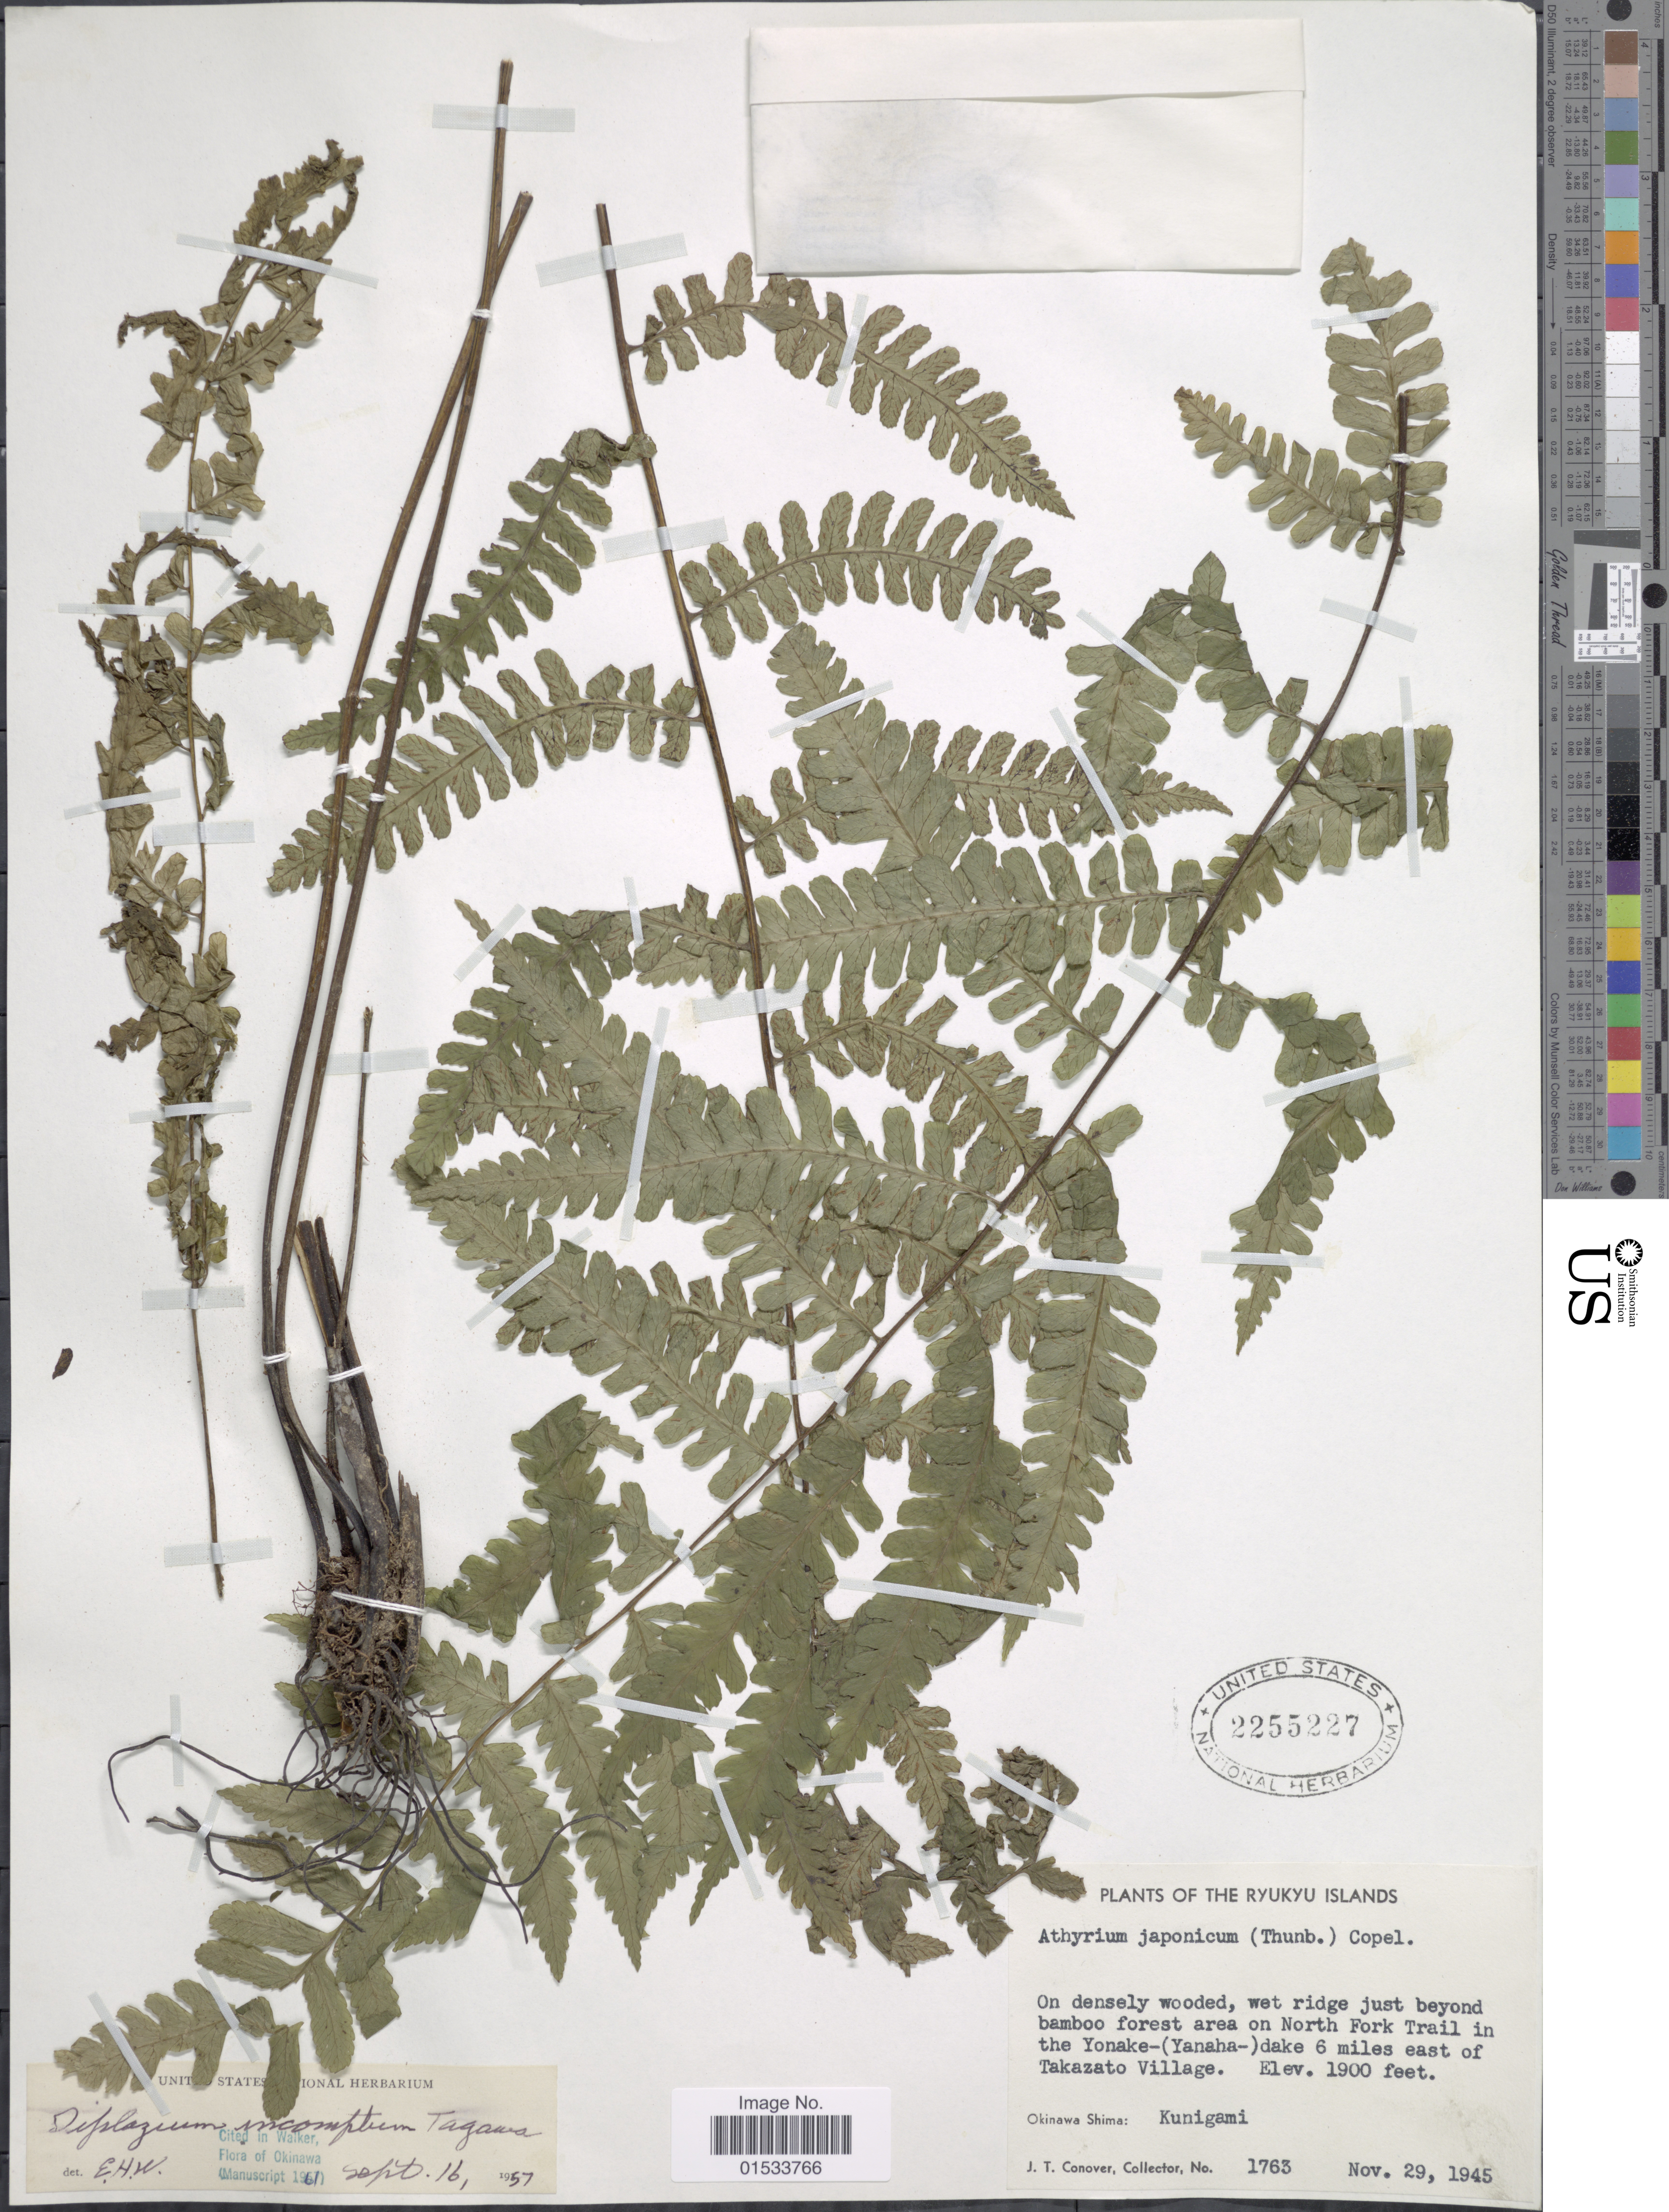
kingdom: Plantae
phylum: Tracheophyta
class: Polypodiopsida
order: Polypodiales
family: Athyriaceae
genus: Diplazium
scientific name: Diplazium incomptum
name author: Tagawa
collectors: J. T. Conover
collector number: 1763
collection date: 1945-11-29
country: Japan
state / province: Okinawa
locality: Ryuku Islands, on North Fork Trail in the Yonake- (Yanaha-) dake 6 miles east of Takazato Village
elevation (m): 579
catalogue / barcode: US 2255227